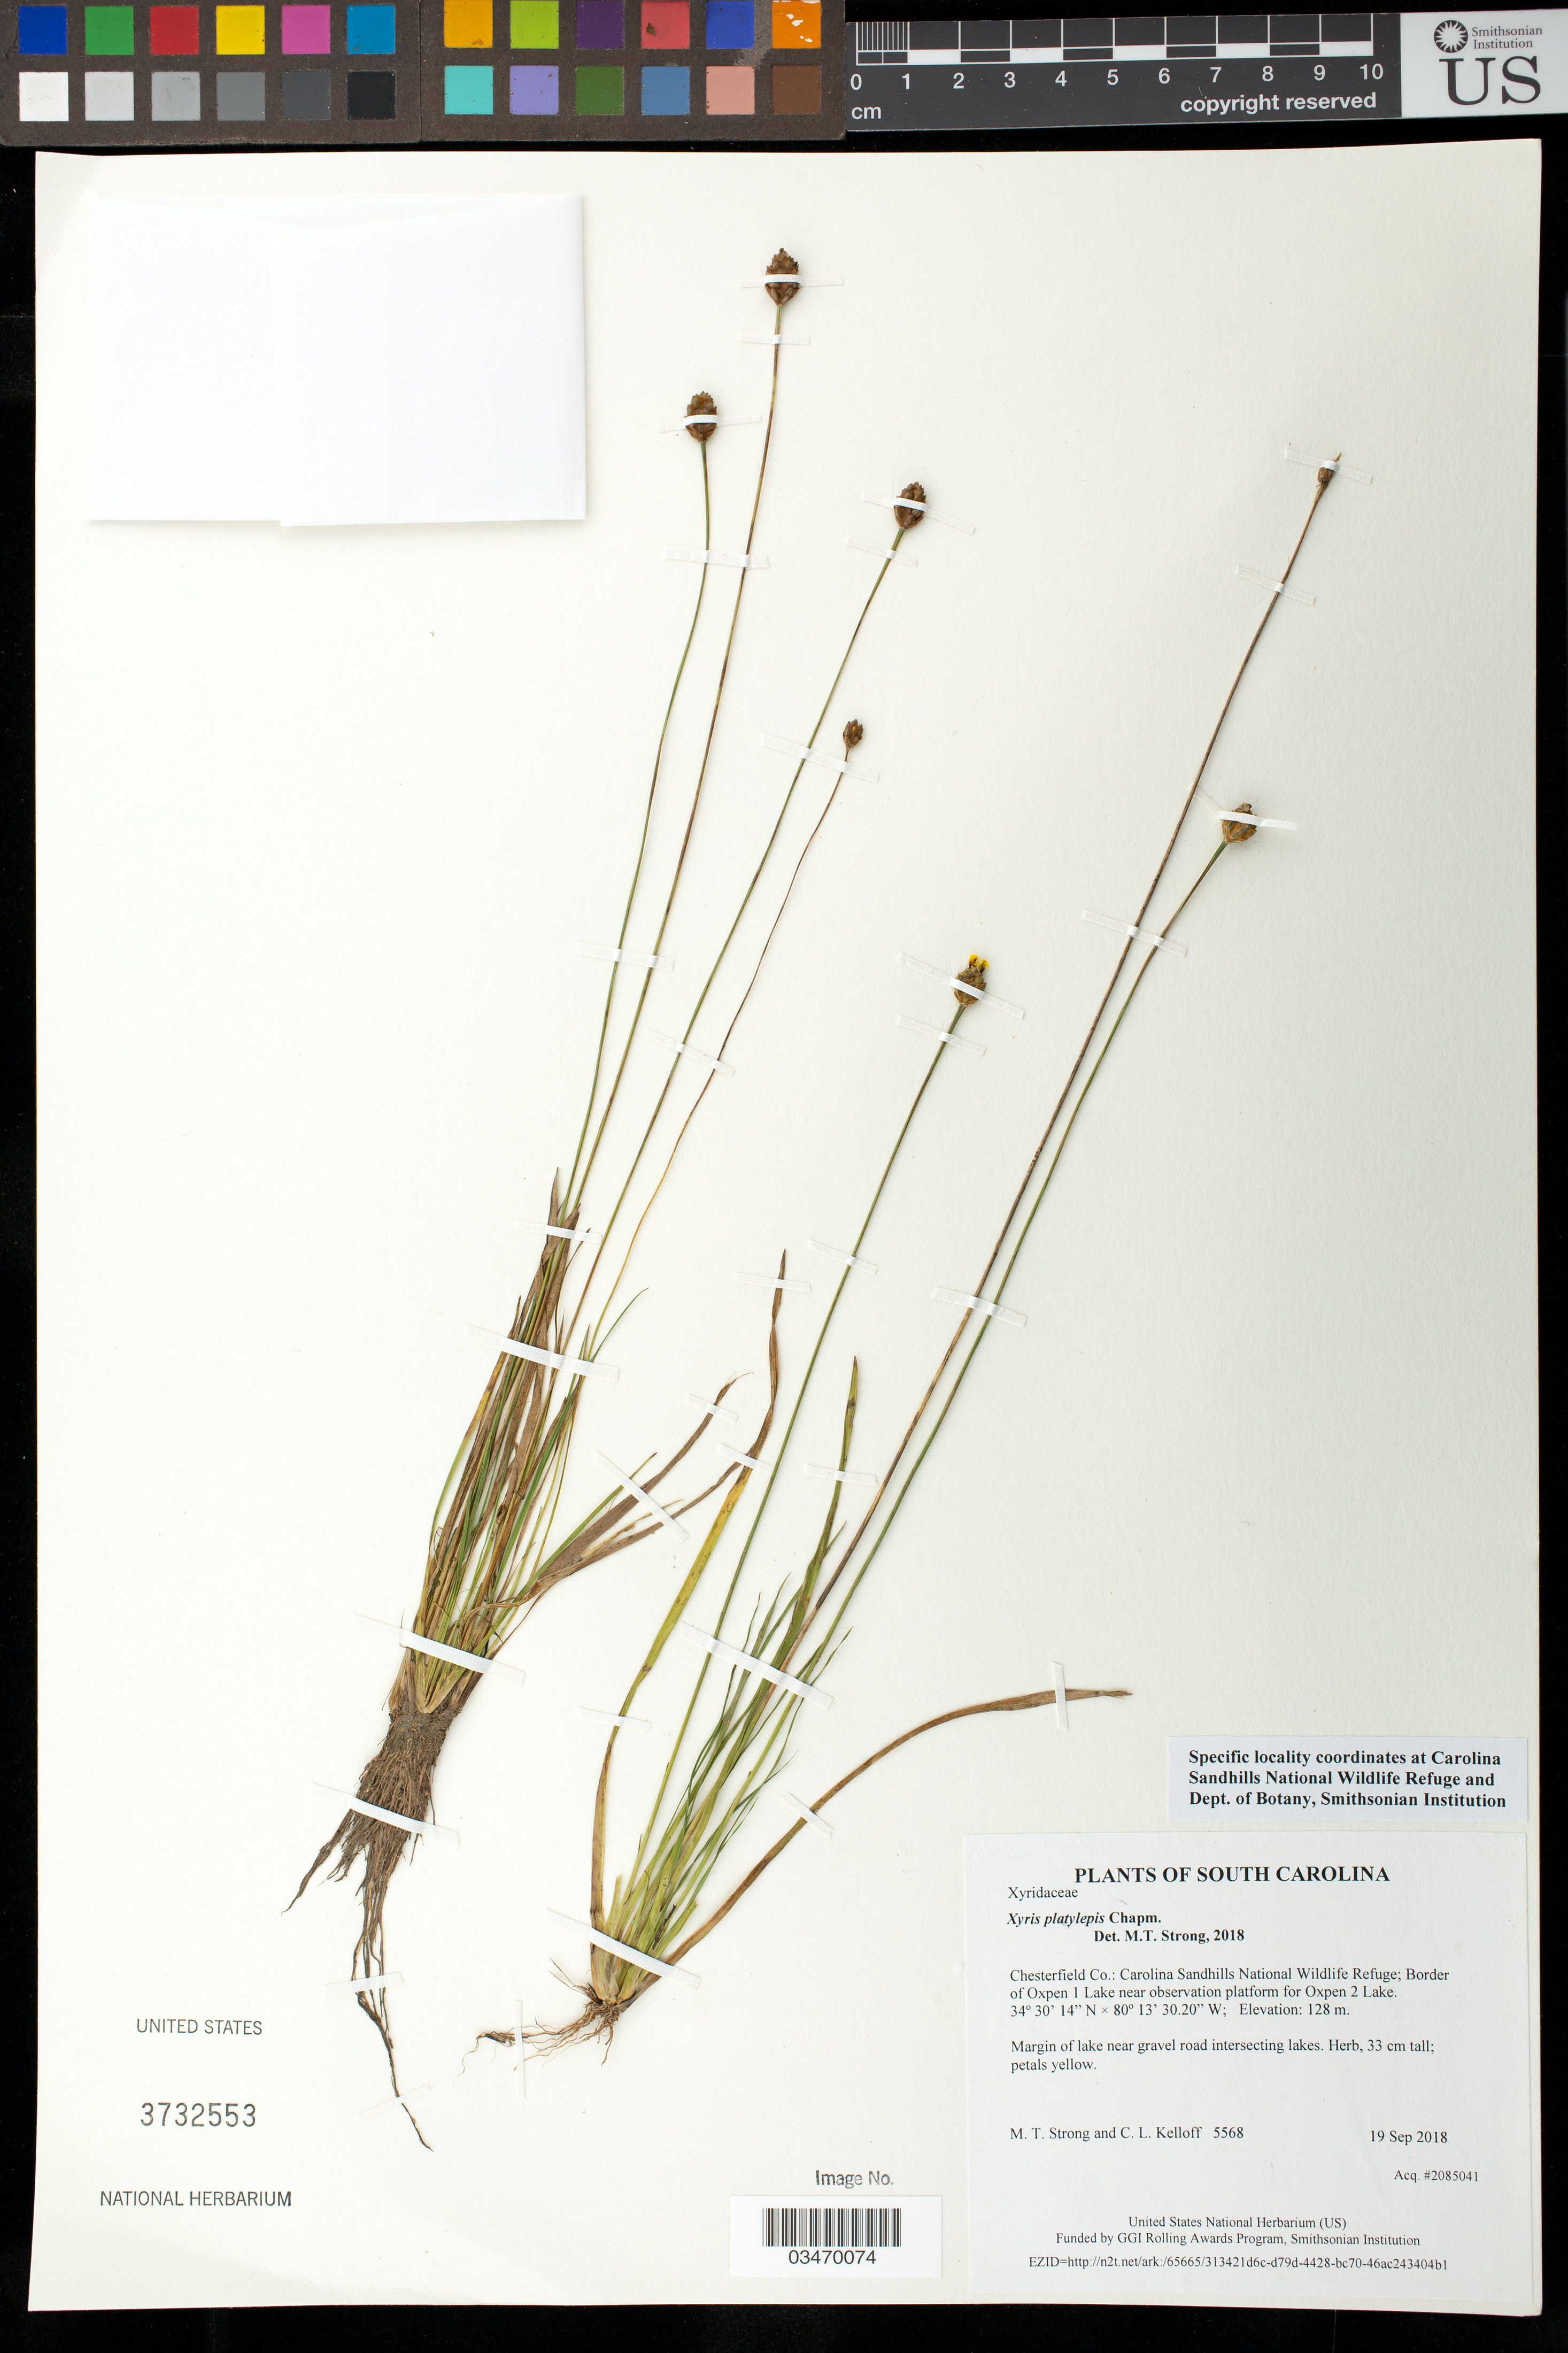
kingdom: Plantae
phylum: Tracheophyta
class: Liliopsida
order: Poales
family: Xyridaceae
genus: Xyris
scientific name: Xyris platylepis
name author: Chapm.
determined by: Strong, M. T., (US), Smithsonian Institution - National Museum of Natural History (UNITED STATES)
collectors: M. T. Strong & C. L. Kelloff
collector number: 5568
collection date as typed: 19 Sep 2018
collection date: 2018-09-19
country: United States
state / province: South Carolina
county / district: Chesterfield Co.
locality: Carolina Sandhills National Wildlife Refuge; Border of Oxpen 1 Lake near observation platform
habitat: Sandy uplands bordering gravel road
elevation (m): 128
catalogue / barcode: US 3732553